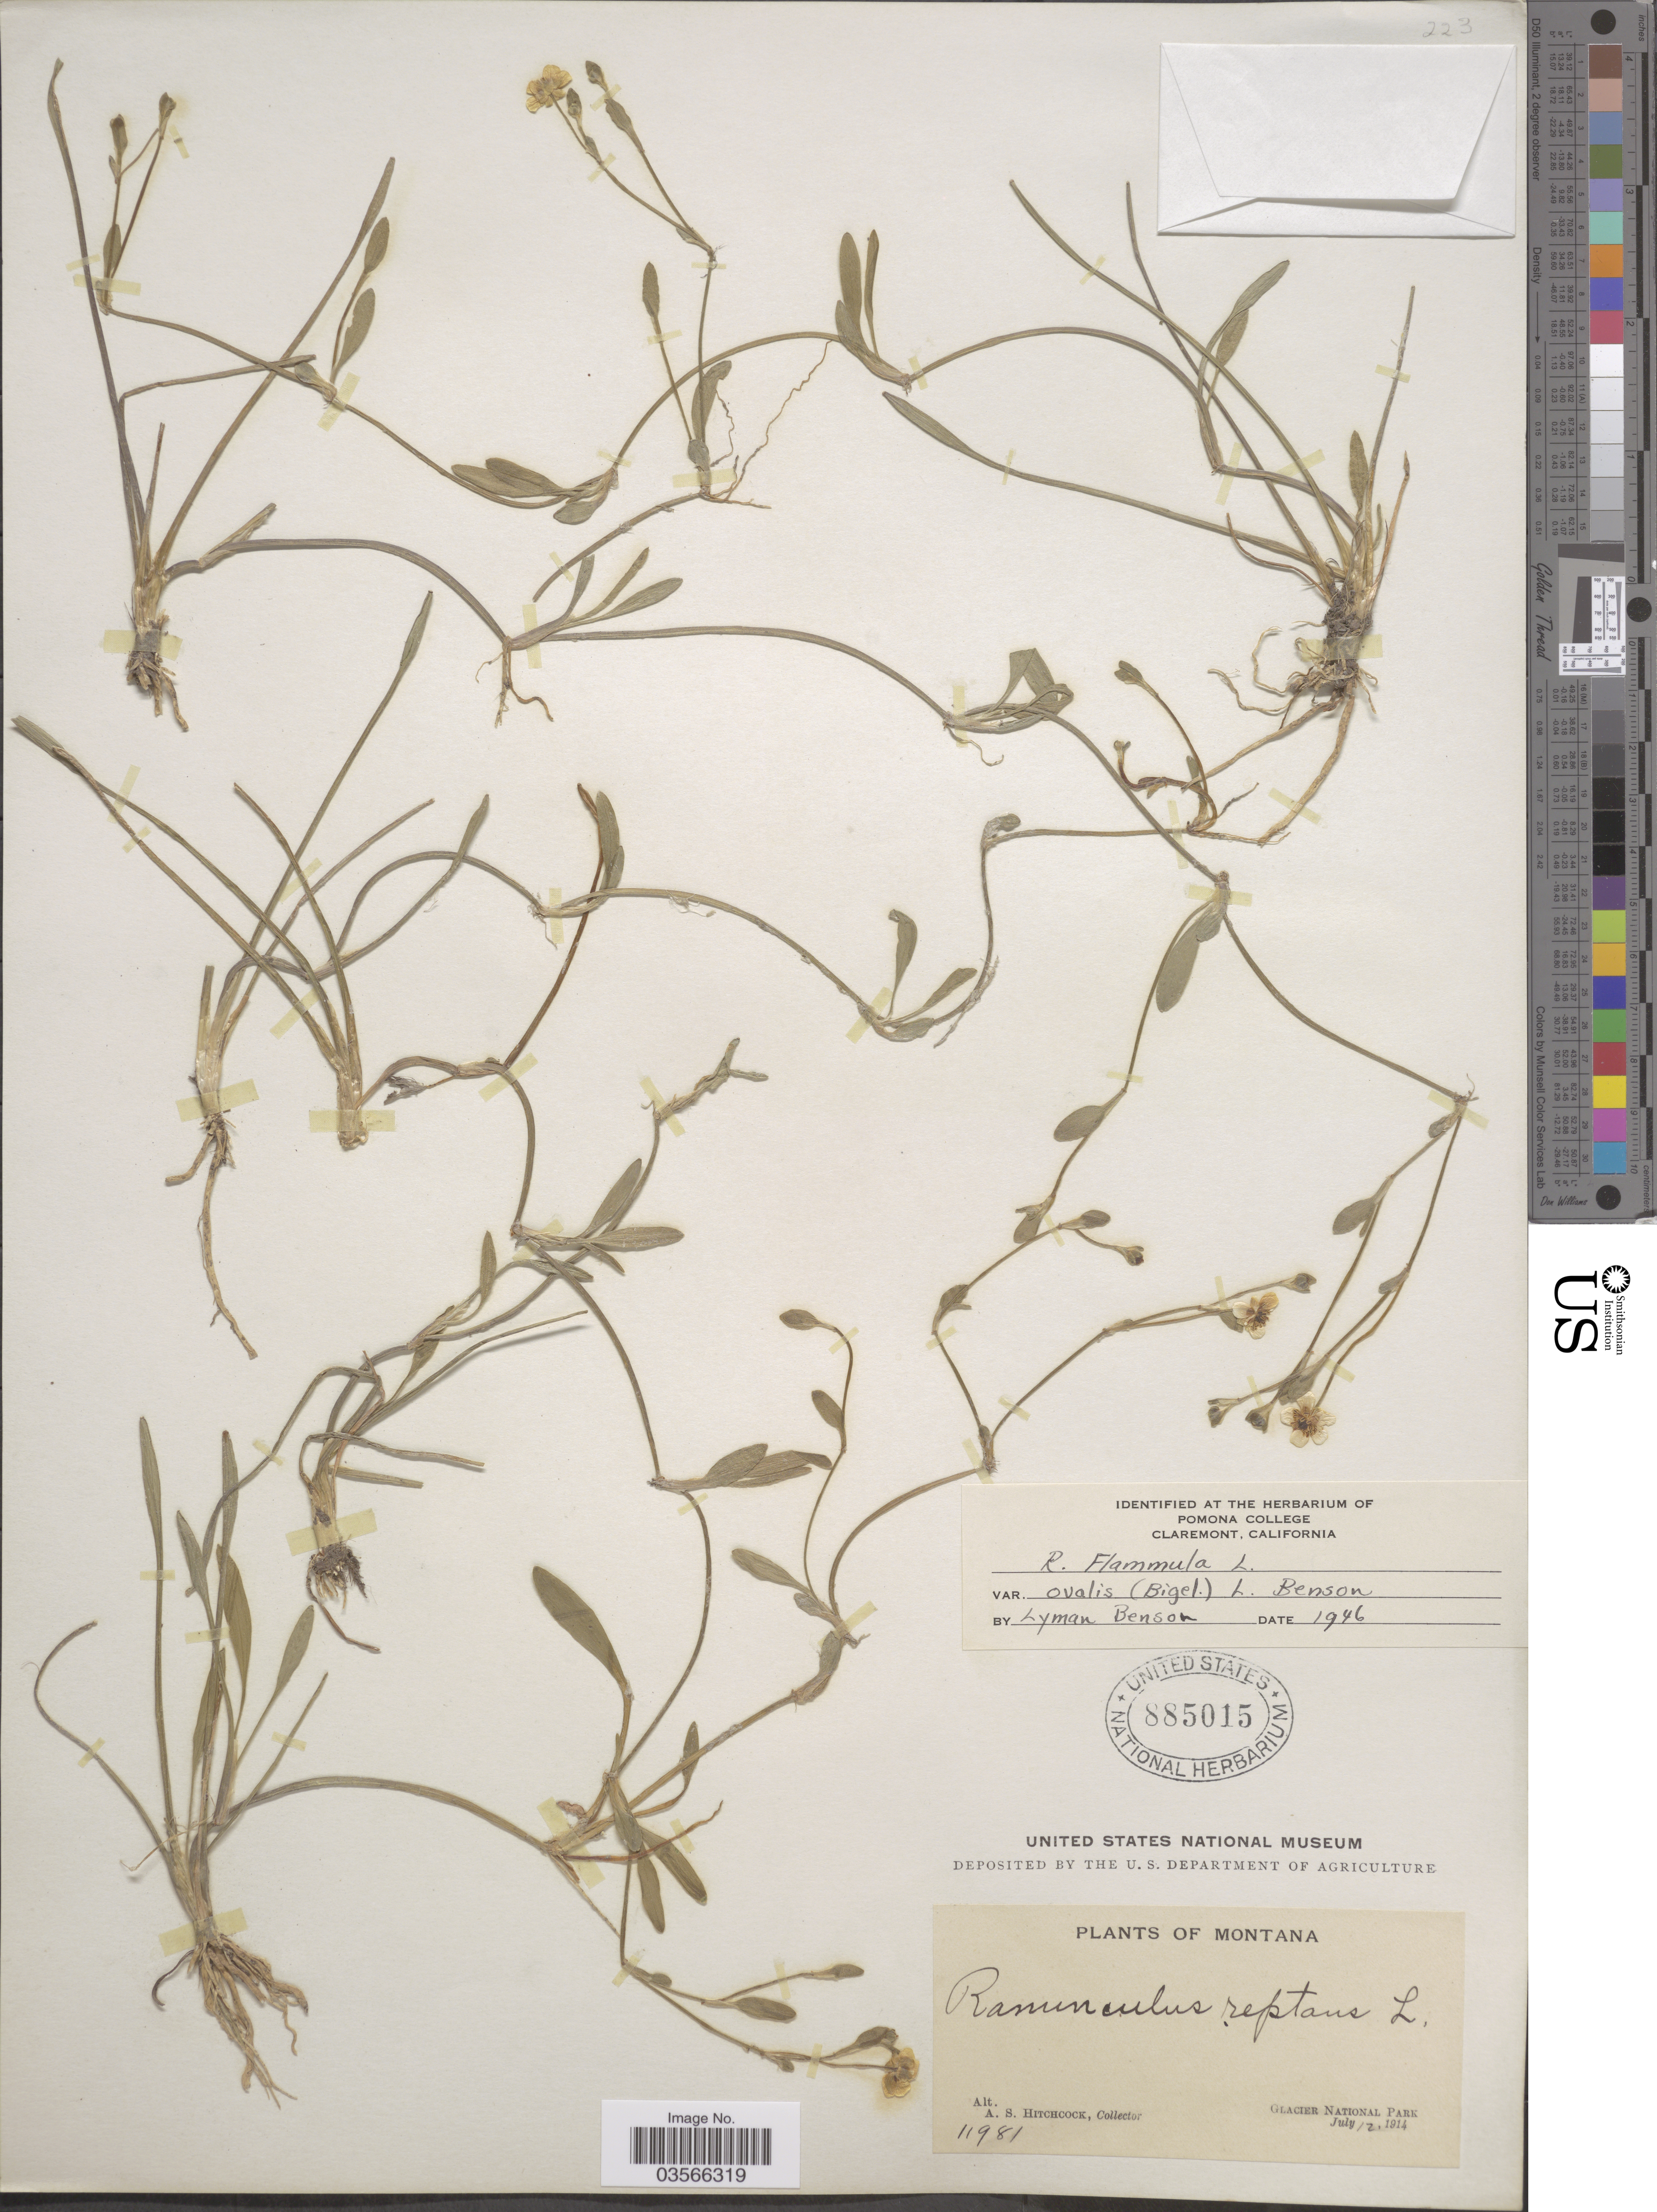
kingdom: Plantae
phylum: Tracheophyta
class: Magnoliopsida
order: Ranunculales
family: Ranunculaceae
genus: Ranunculus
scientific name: Ranunculus flammula var. ovalis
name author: (J.M. Bigelow) L.D. Benson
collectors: A. S. Hitchcock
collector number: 11981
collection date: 1914-07-12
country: United States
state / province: Montana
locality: Glacier National Park.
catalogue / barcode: US 885015